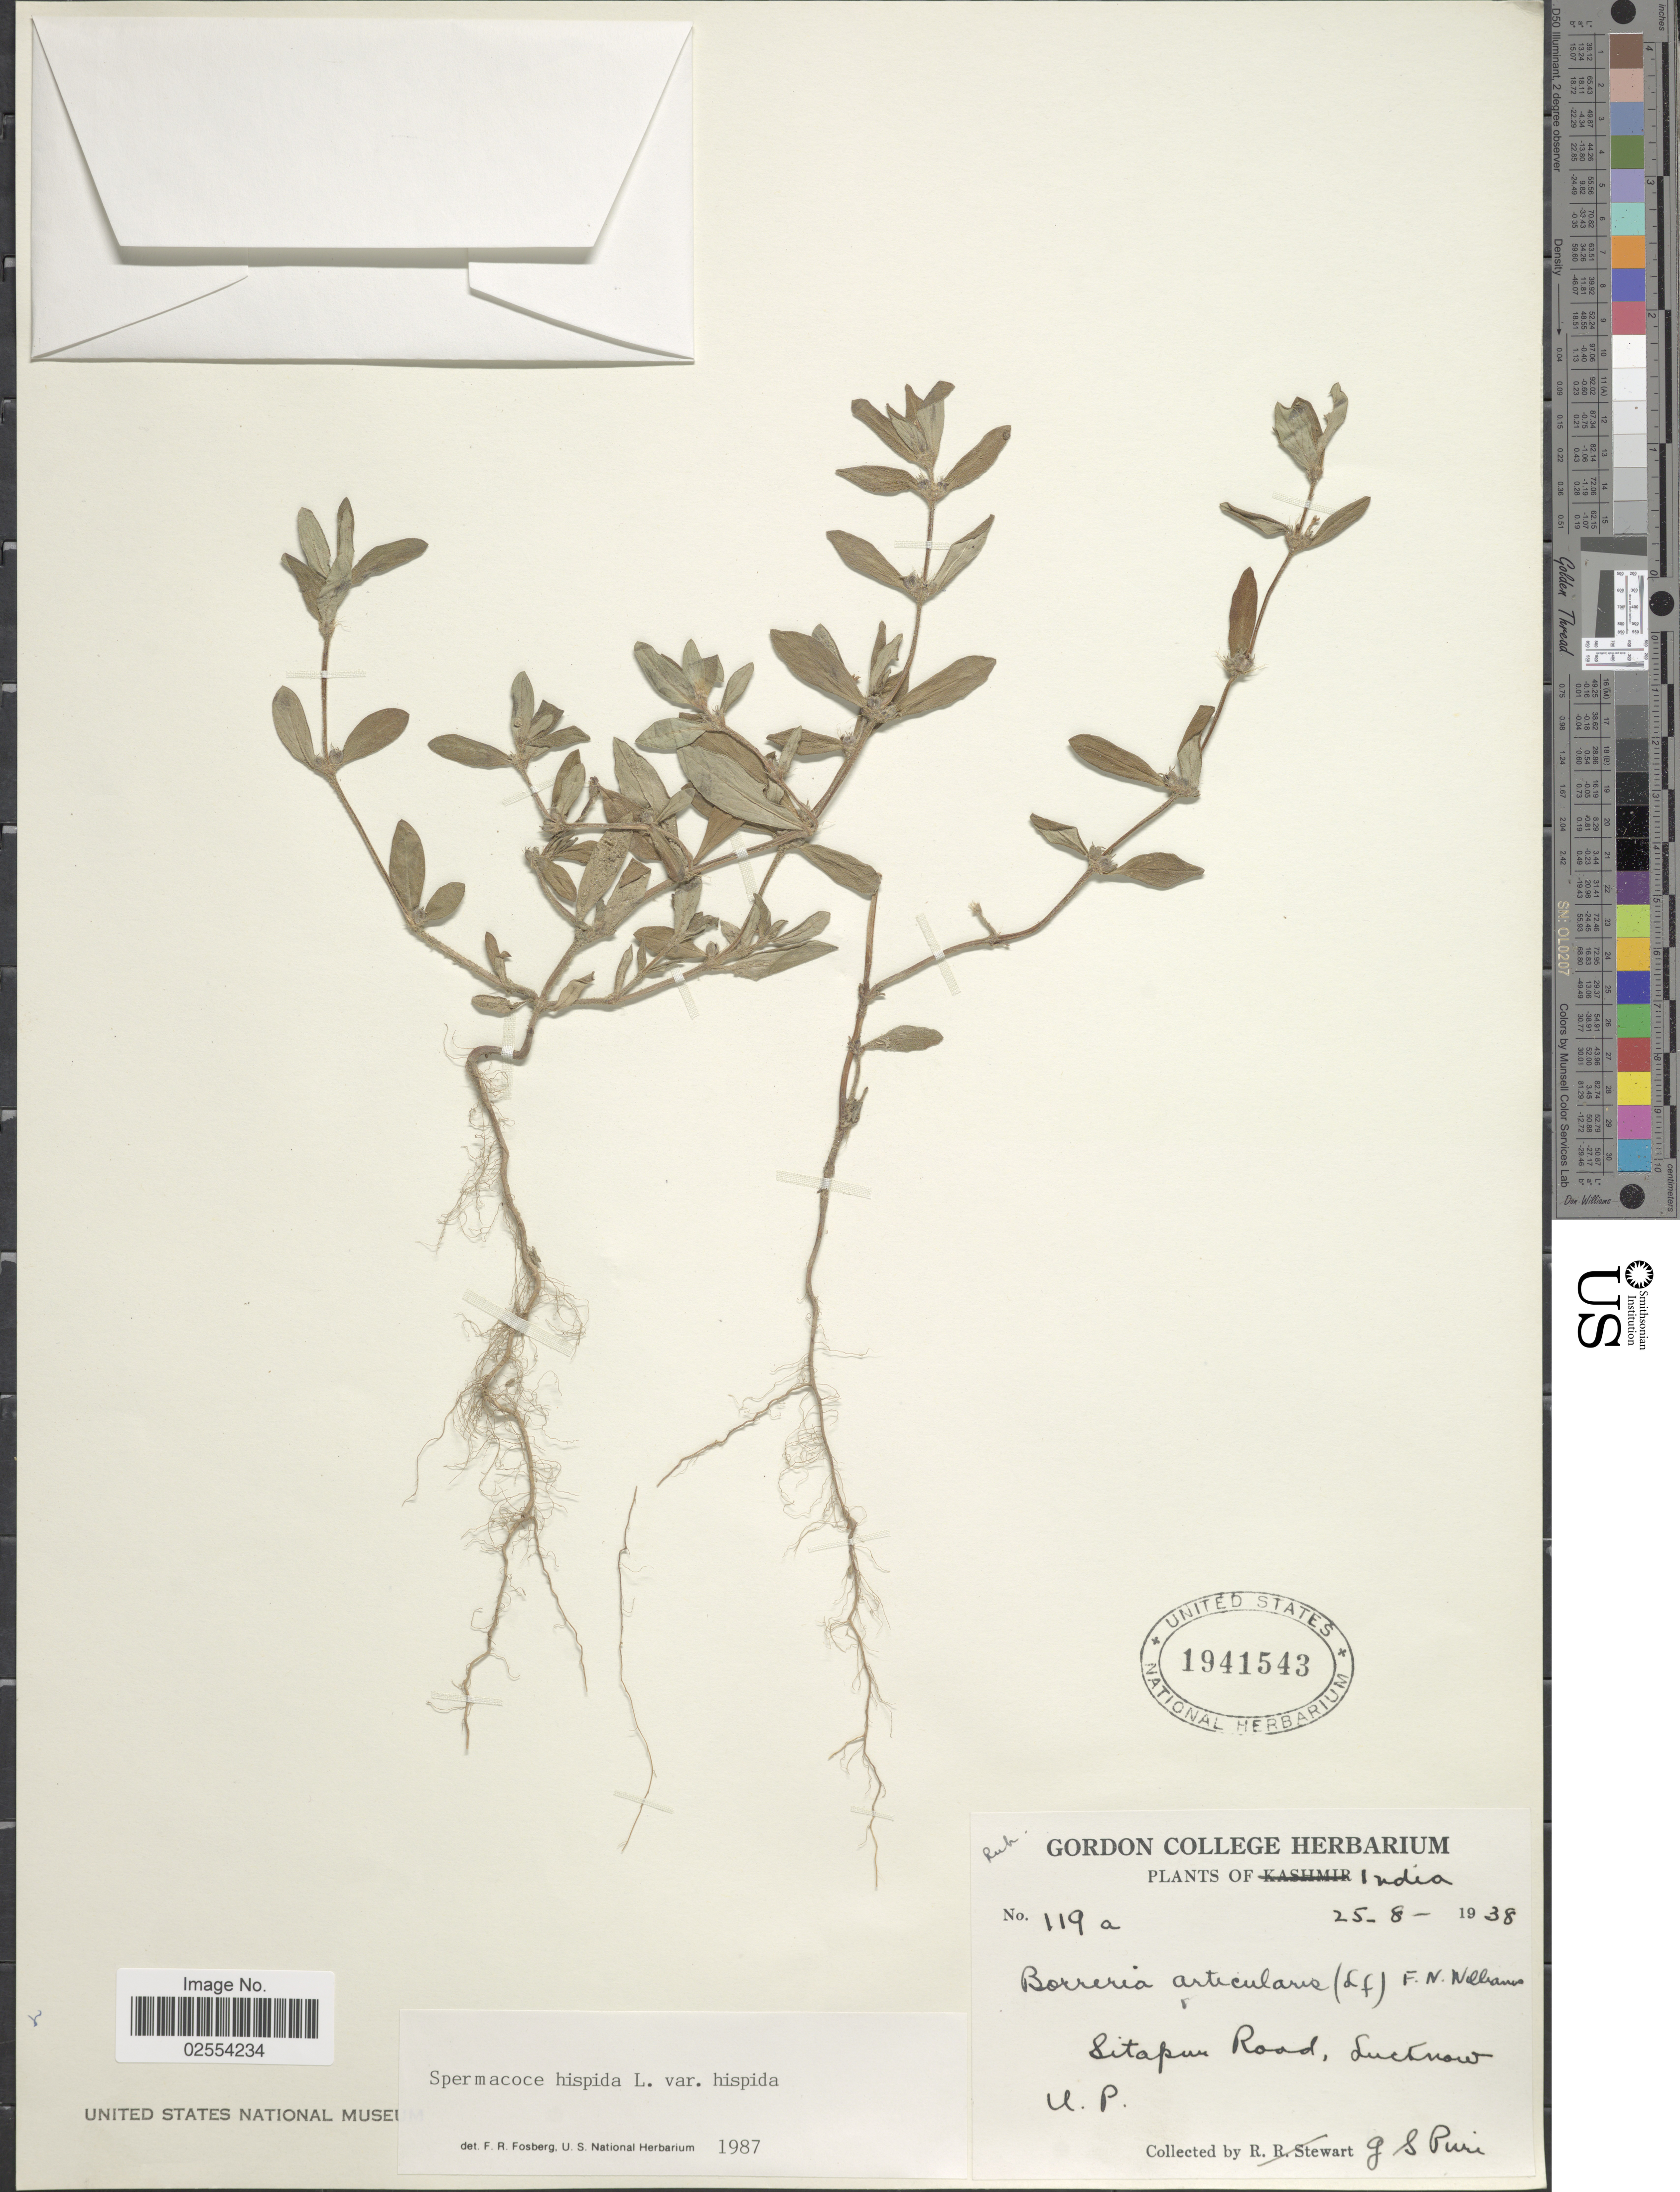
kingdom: Plantae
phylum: Tracheophyta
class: Magnoliopsida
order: Gentianales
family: Rubiaceae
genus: Spermacoce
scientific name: Spermacoce hispida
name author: L.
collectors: G. Puri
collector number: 119a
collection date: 1938-08-25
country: India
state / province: Uttar Pradesh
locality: Sitapu Road, Lucknow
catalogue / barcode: US 1941543